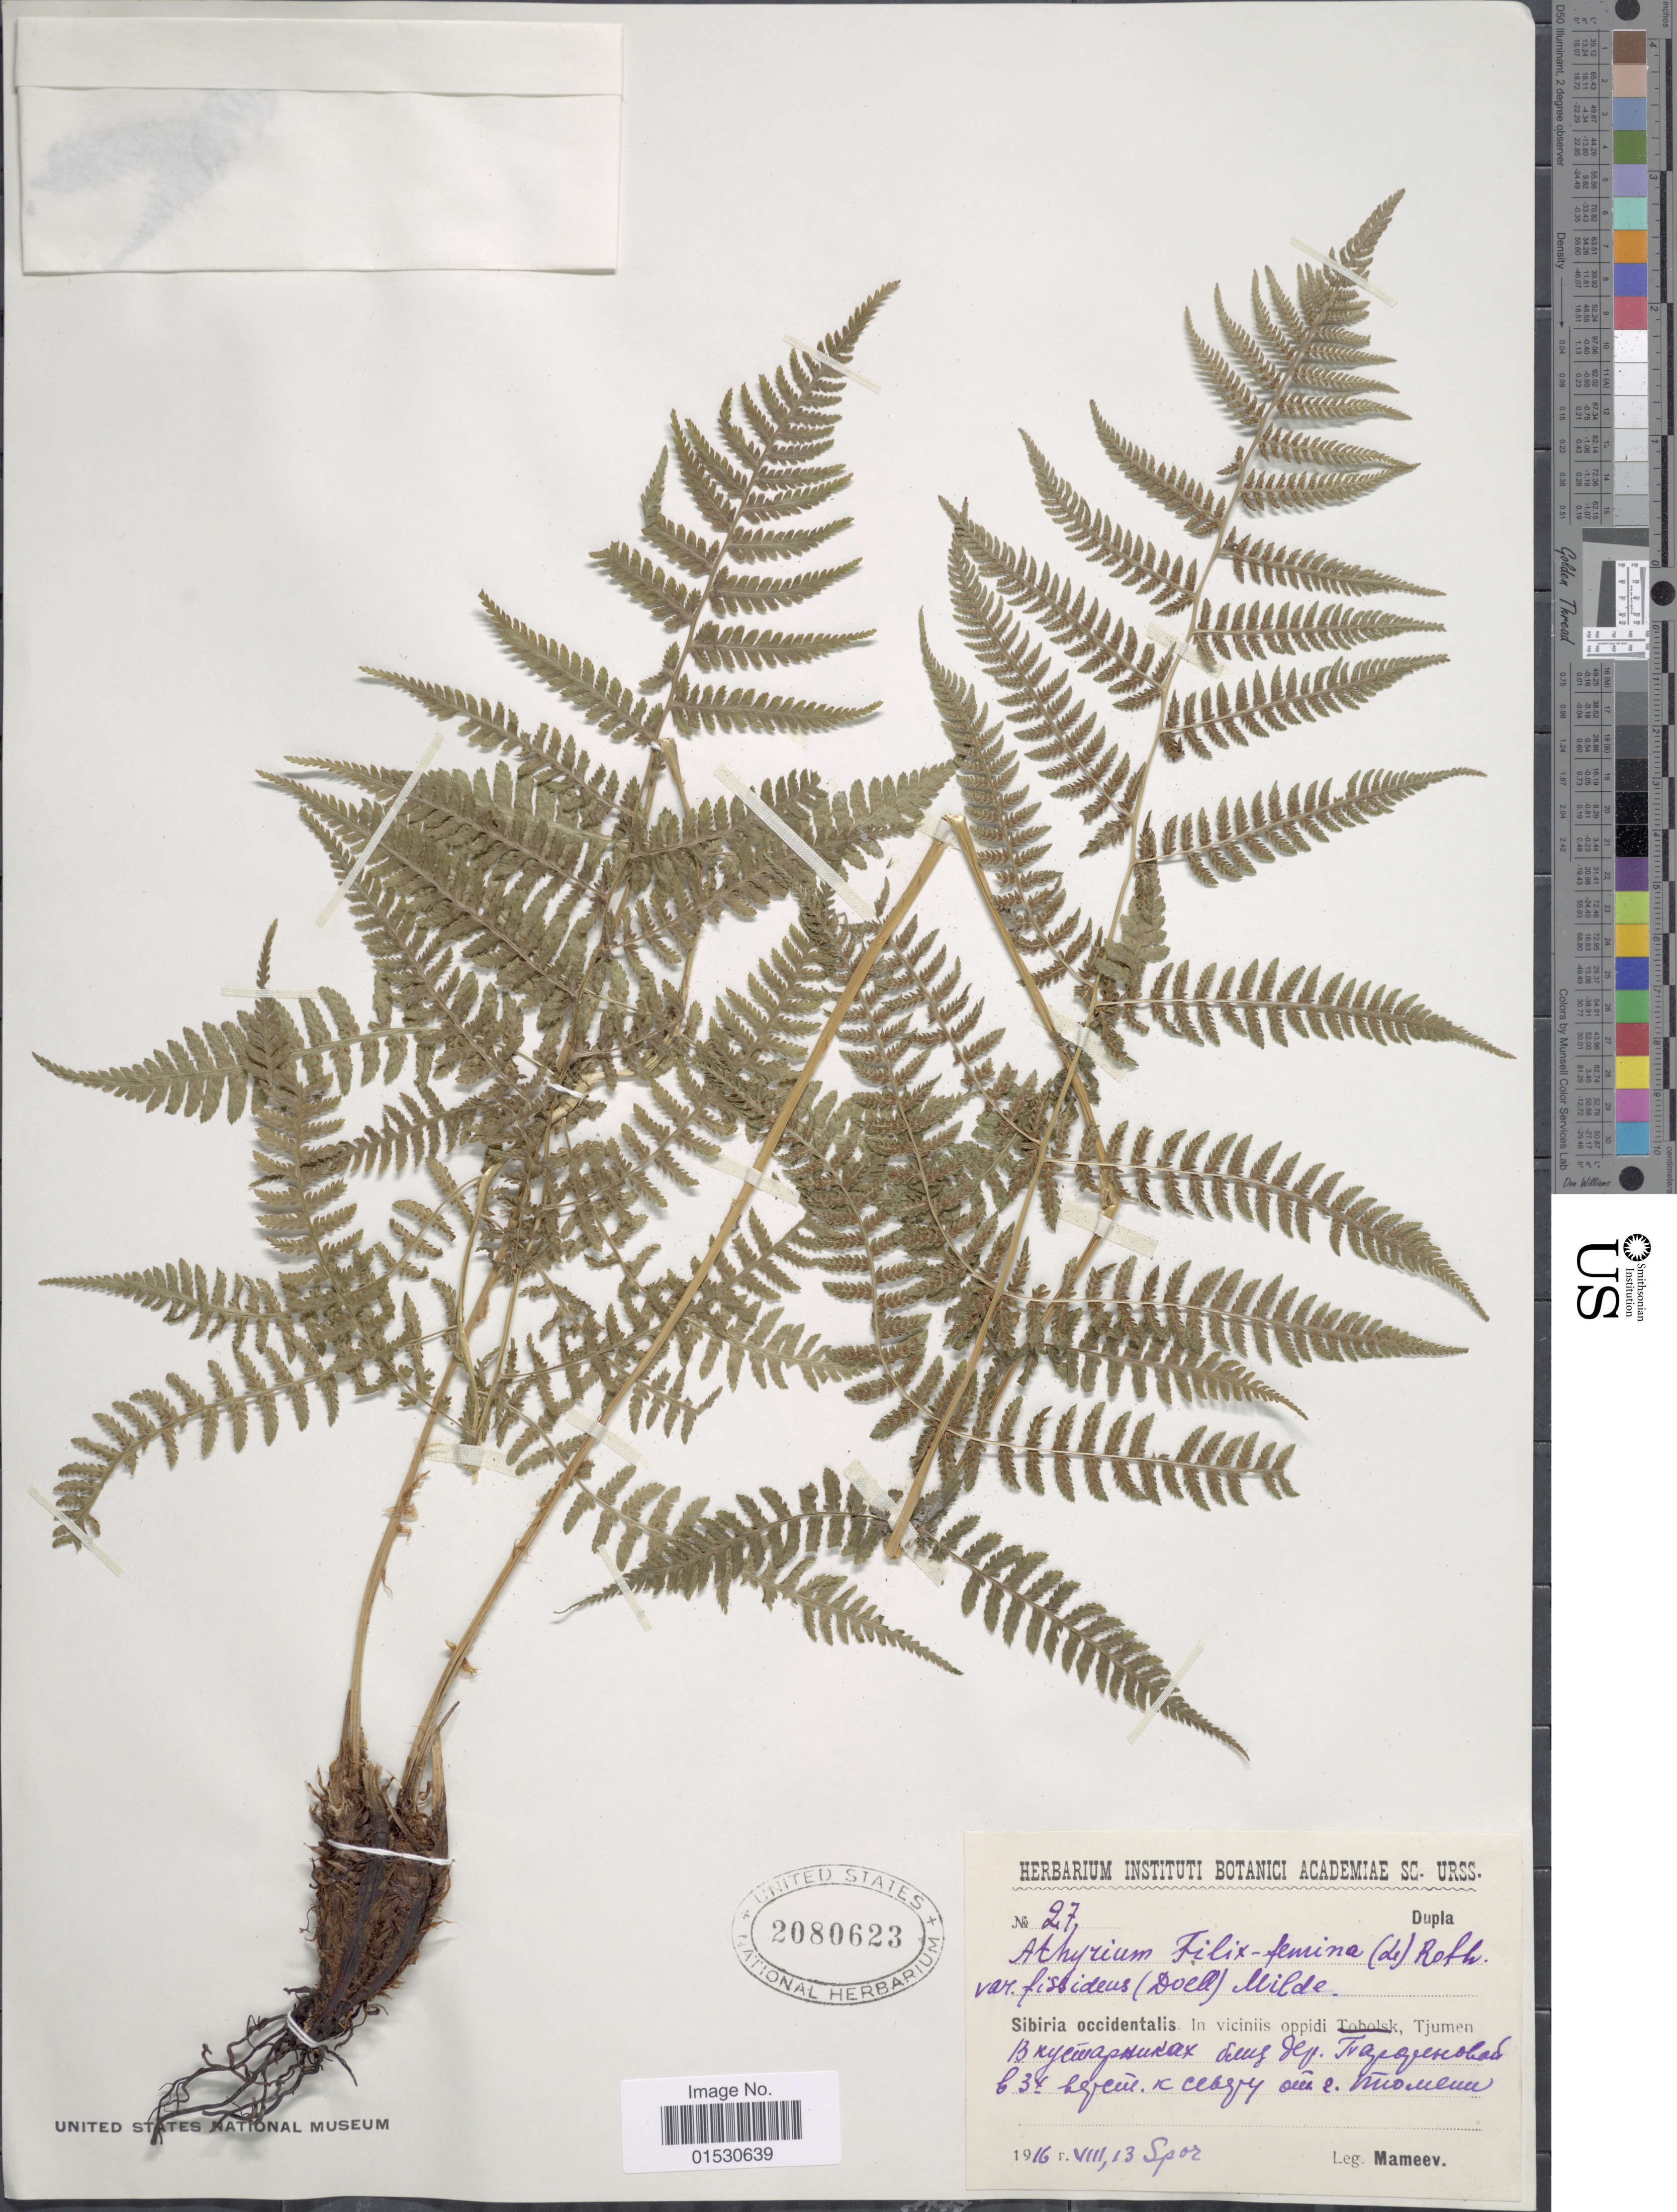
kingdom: Plantae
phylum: Tracheophyta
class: Polypodiopsida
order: Polypodiales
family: Athyriaceae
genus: Athyrium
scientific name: Athyrium filix-femina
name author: (L.) Roth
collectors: Mameev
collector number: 27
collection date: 1916-08-13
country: Russian Federation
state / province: Tyumen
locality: Sibiria occidentalis in viciis oppidi, Tjumen, 3 km north from Tyumen.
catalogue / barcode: US 2080623